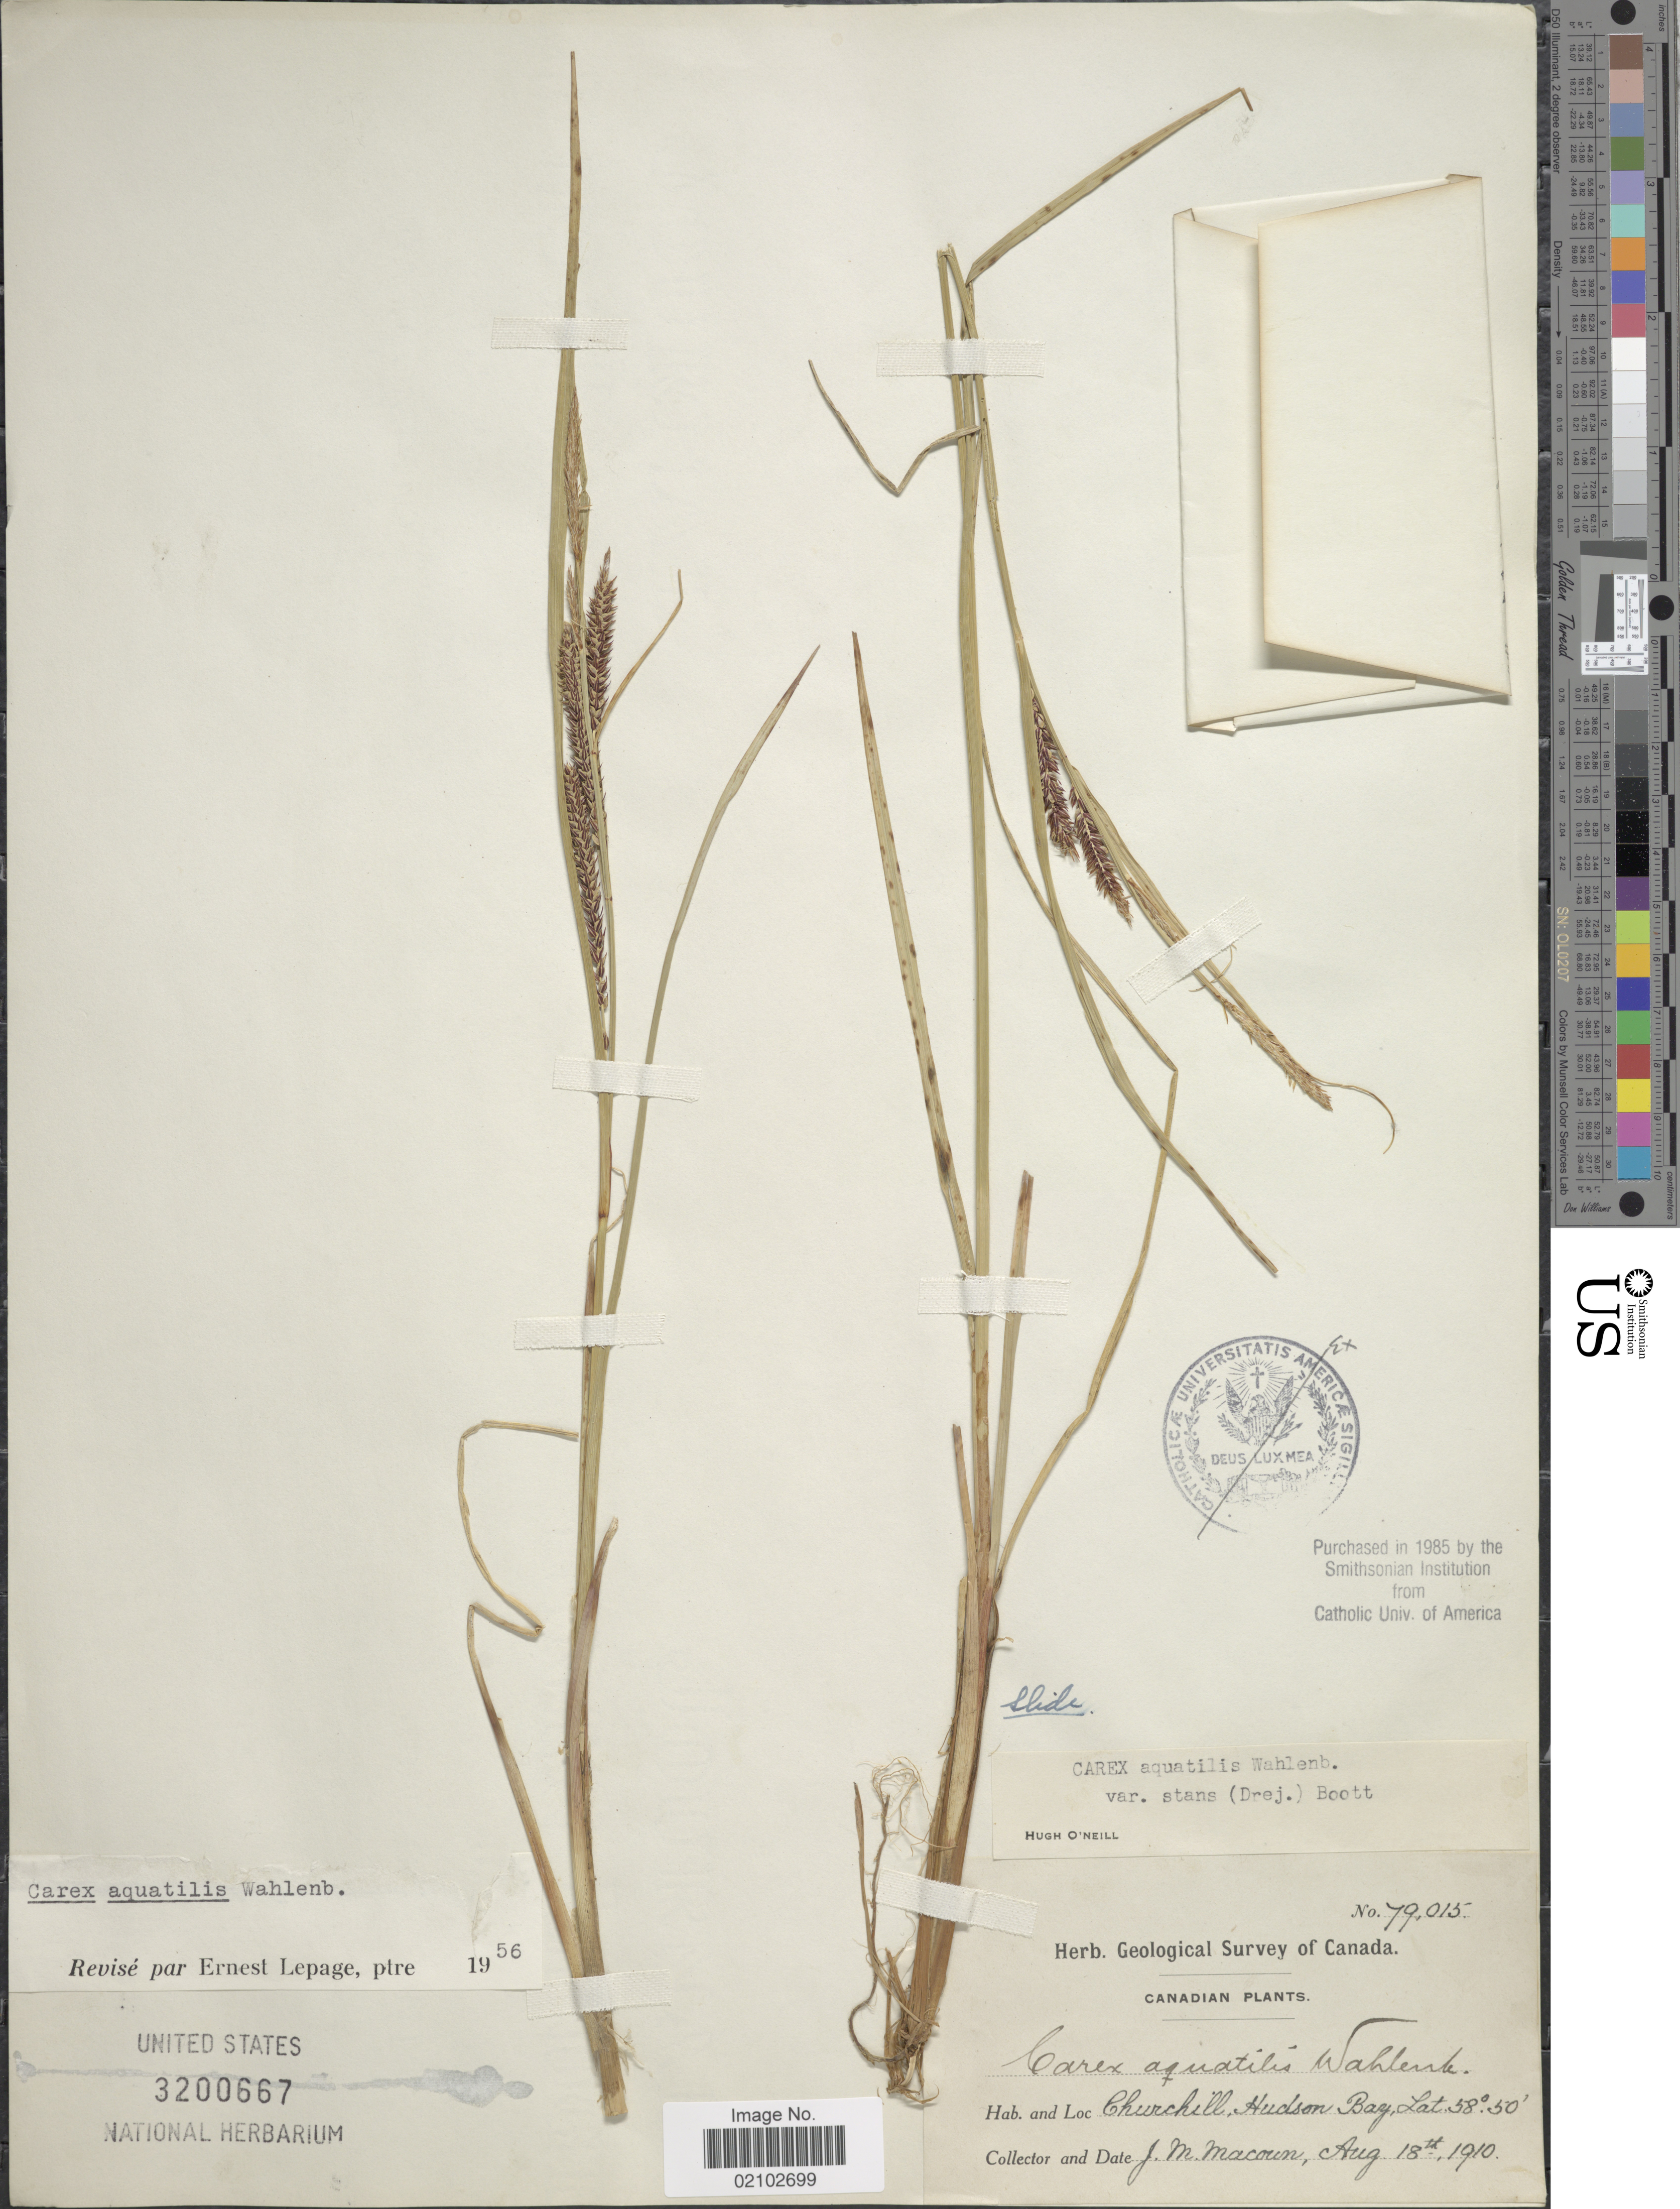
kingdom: Plantae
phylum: Tracheophyta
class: Liliopsida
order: Poales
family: Cyperaceae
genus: Carex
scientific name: Carex aquatilis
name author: Wahlenb.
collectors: J. M. Macoun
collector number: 79015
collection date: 1910-08-18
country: Canada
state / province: Manitoba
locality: Churchill, Hudson Bay.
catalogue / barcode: US 3200667